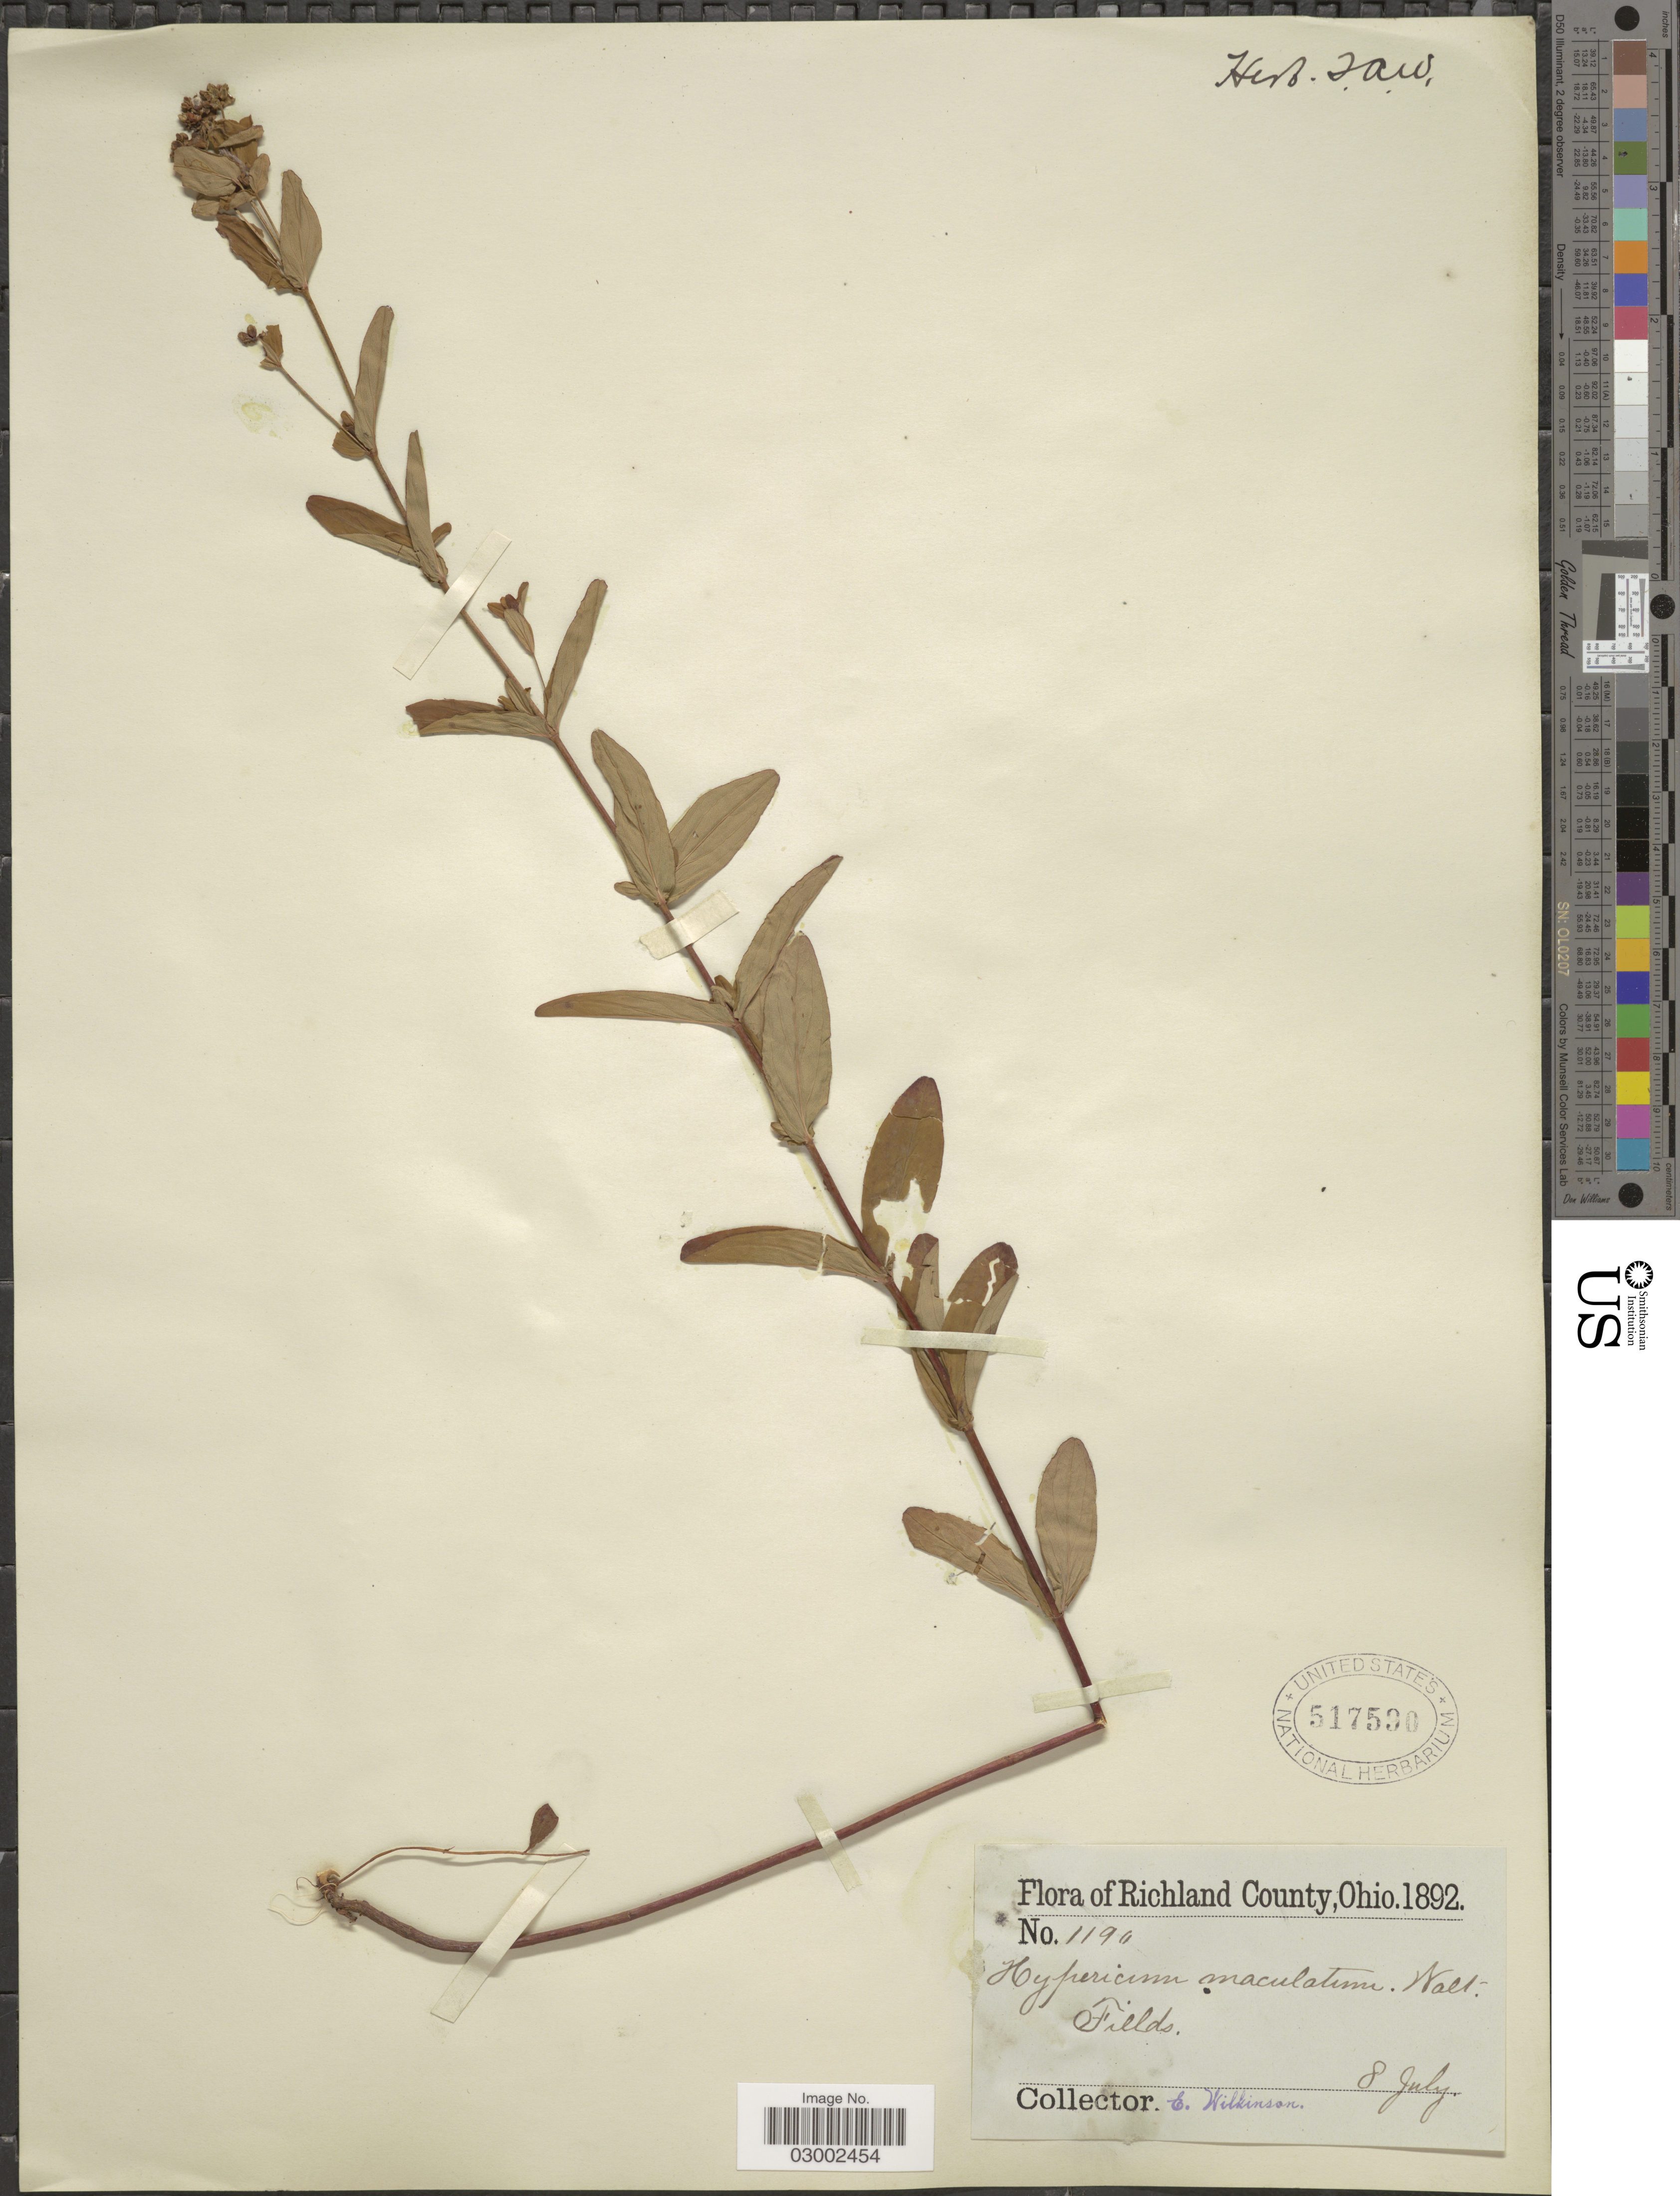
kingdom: Plantae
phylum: Tracheophyta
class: Magnoliopsida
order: Malpighiales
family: Hypericaceae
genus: Hypericum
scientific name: Hypericum punctatum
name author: Lam.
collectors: E. Wilkinson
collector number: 1190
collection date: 1892-07-08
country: United States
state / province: Ohio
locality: Richland County.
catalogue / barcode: US 517590